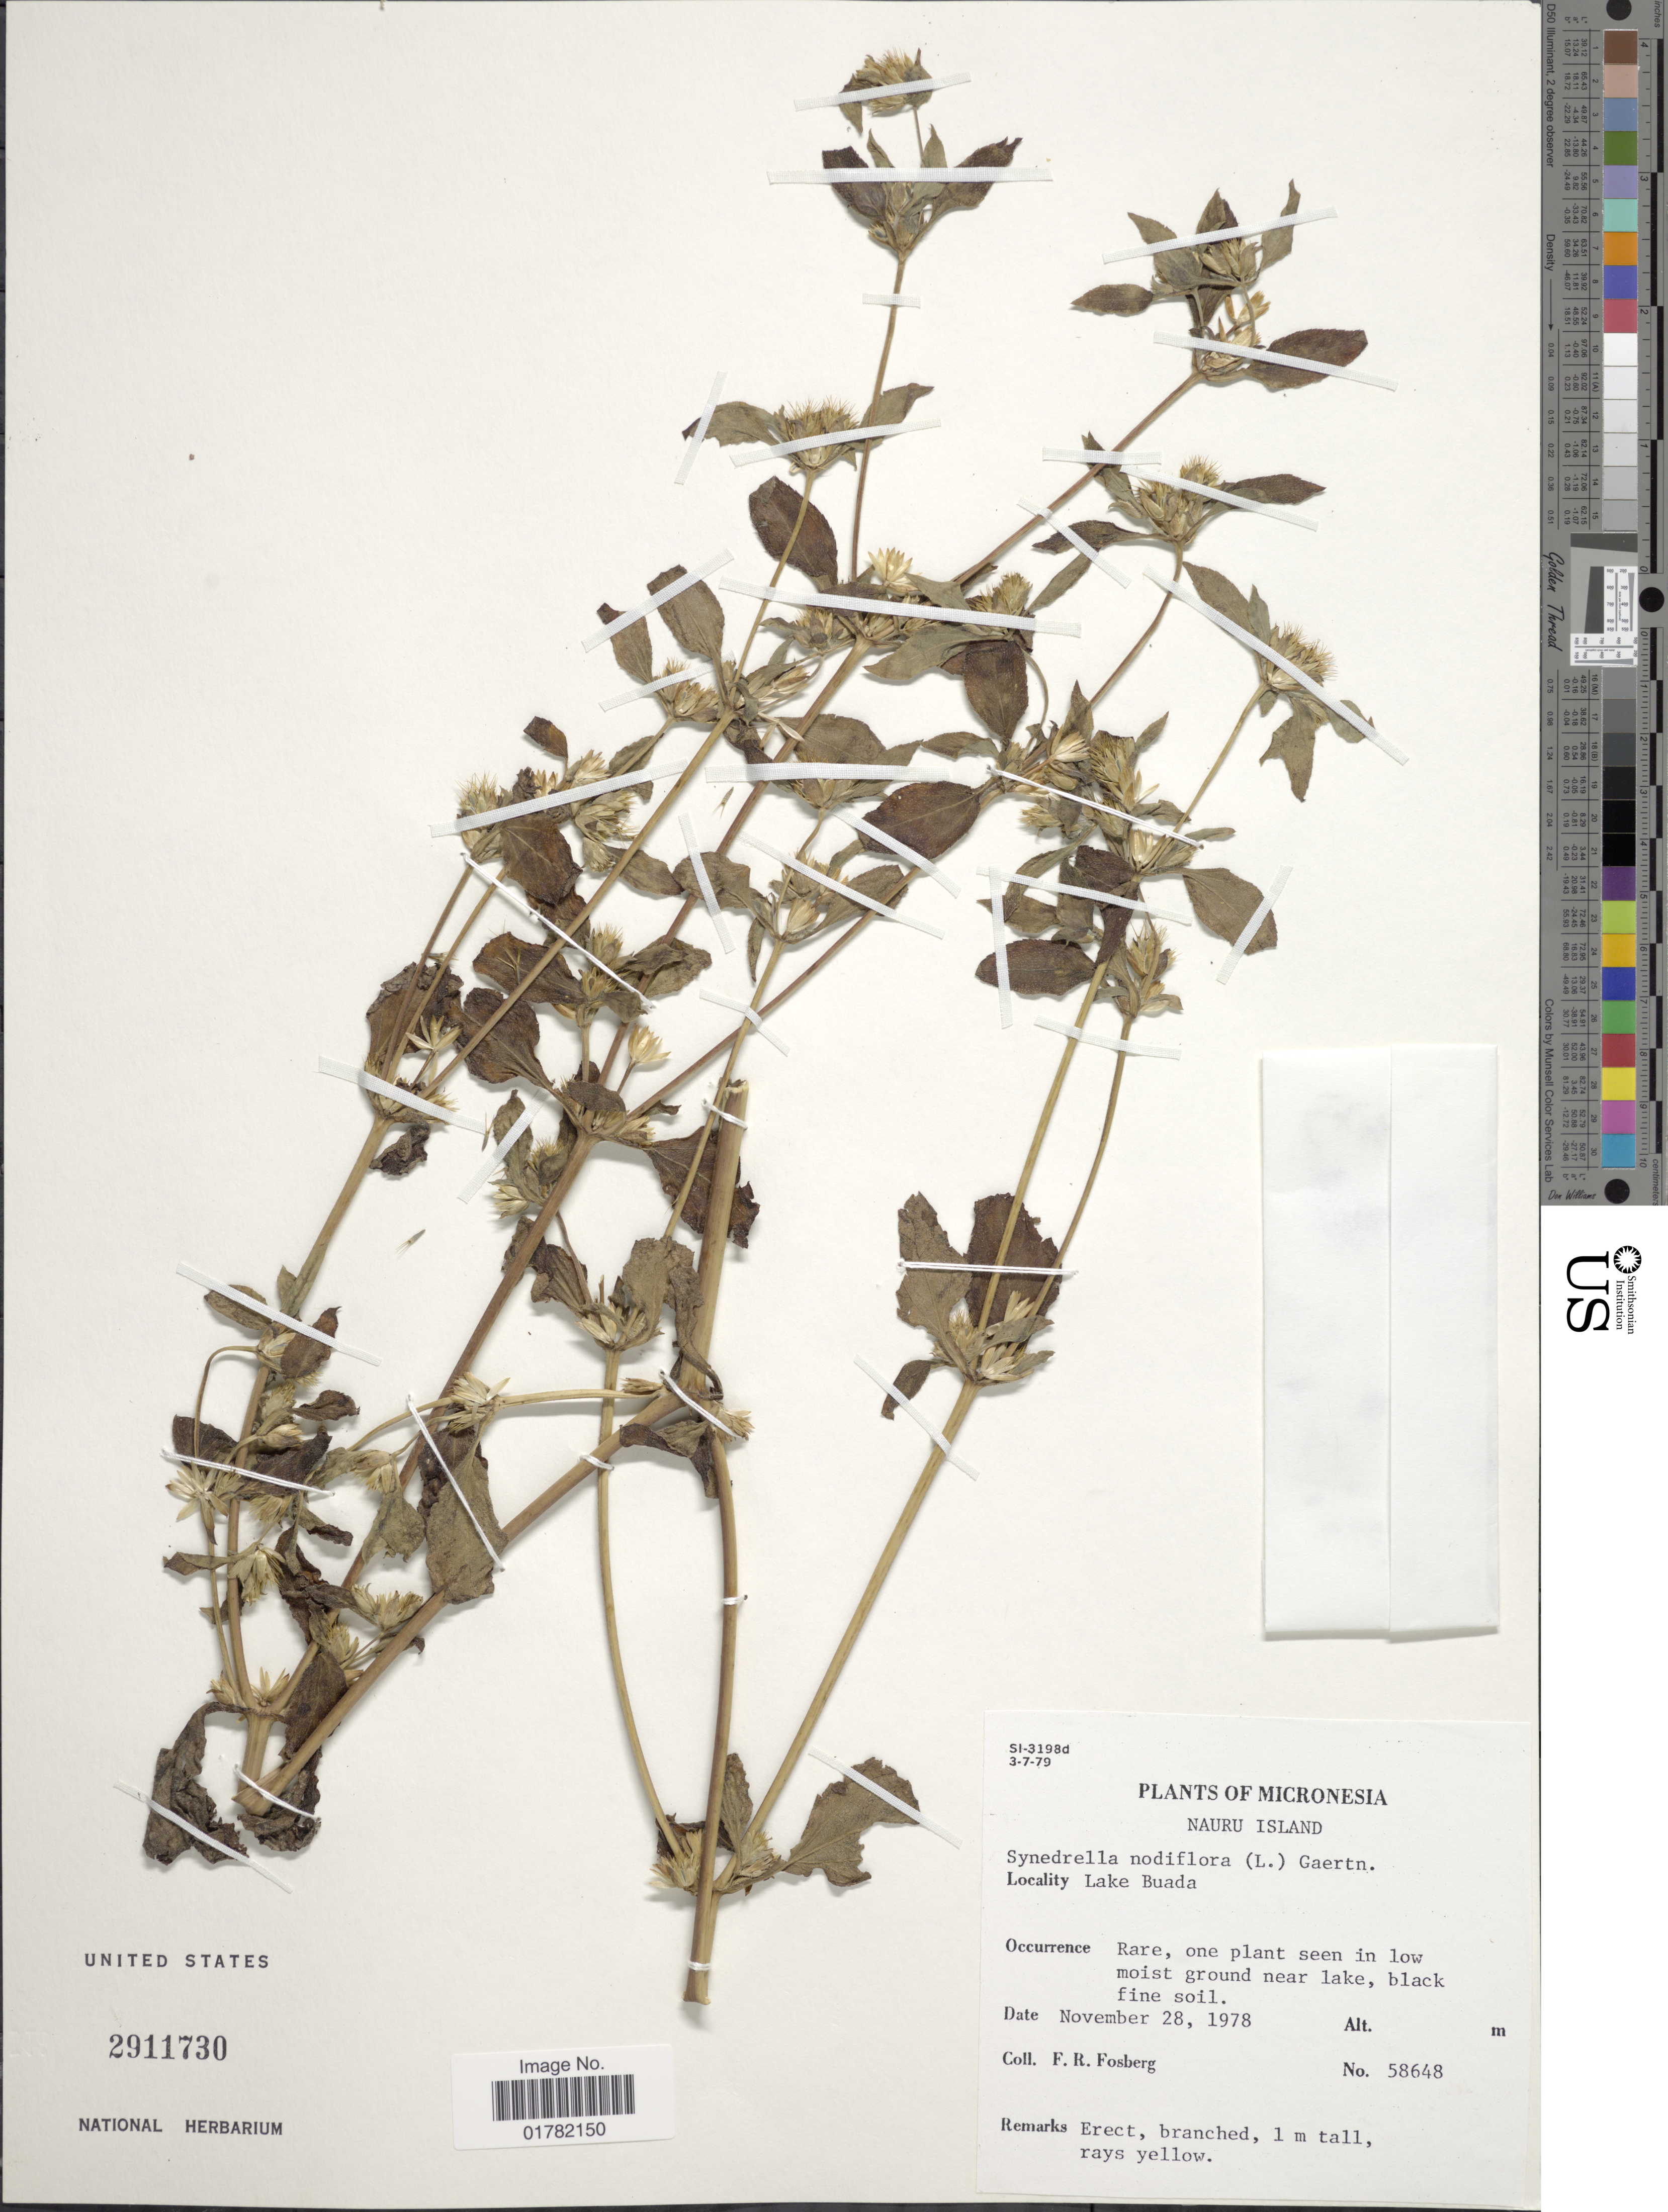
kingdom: Plantae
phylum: Tracheophyta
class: Magnoliopsida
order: Asterales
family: Asteraceae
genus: Synedrella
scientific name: Synedrella nodiflora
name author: (L.) Gaertn.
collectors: F. R. Fosberg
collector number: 58648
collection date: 1978-11-28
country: Micronesia, Federated States of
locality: Micronesia, Nauru Island, Lake Buada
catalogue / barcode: US 2911730